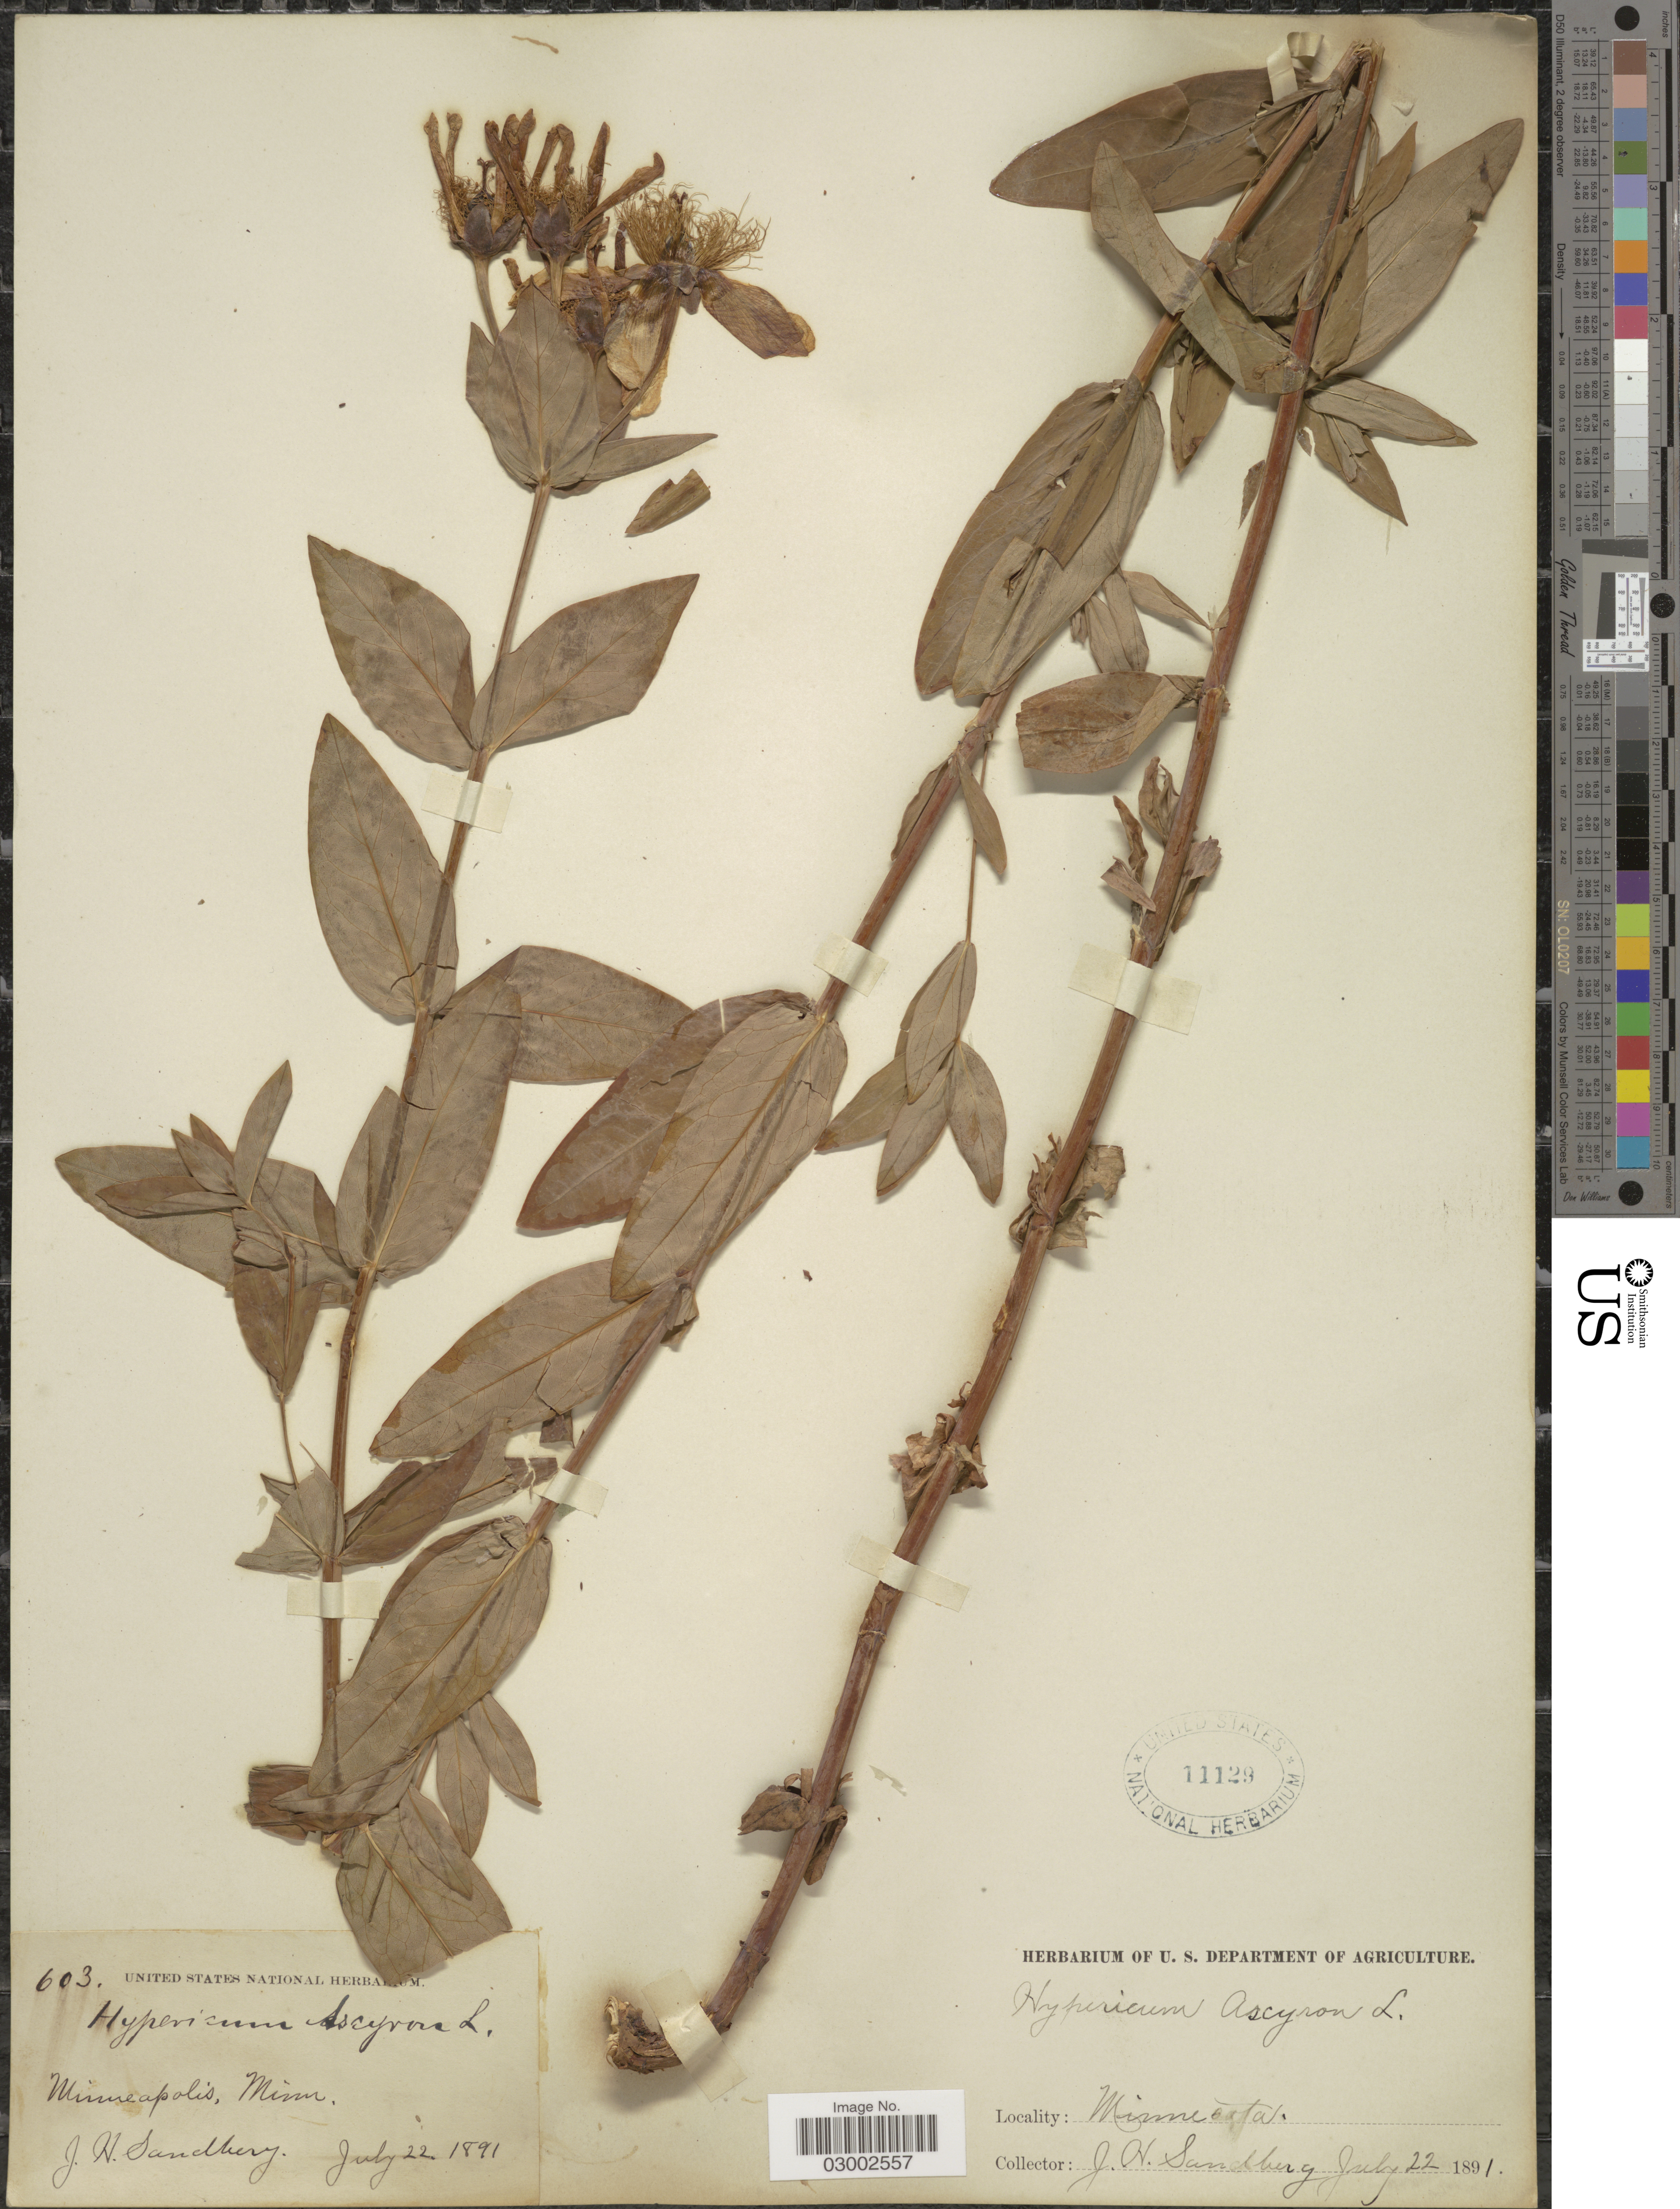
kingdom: Plantae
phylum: Tracheophyta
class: Magnoliopsida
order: Malpighiales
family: Hypericaceae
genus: Hypericum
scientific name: Hypericum ascyron subsp. pyramidatum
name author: (Aiton) N. Robson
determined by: Strong, Mark T., (BOT), Smithsonian Institution - National Museum of Natural History (UNITED STATES)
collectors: J. H. Sandberg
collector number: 603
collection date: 1891-07-22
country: United States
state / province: Minnesota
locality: Minneapolis.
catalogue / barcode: US 11129